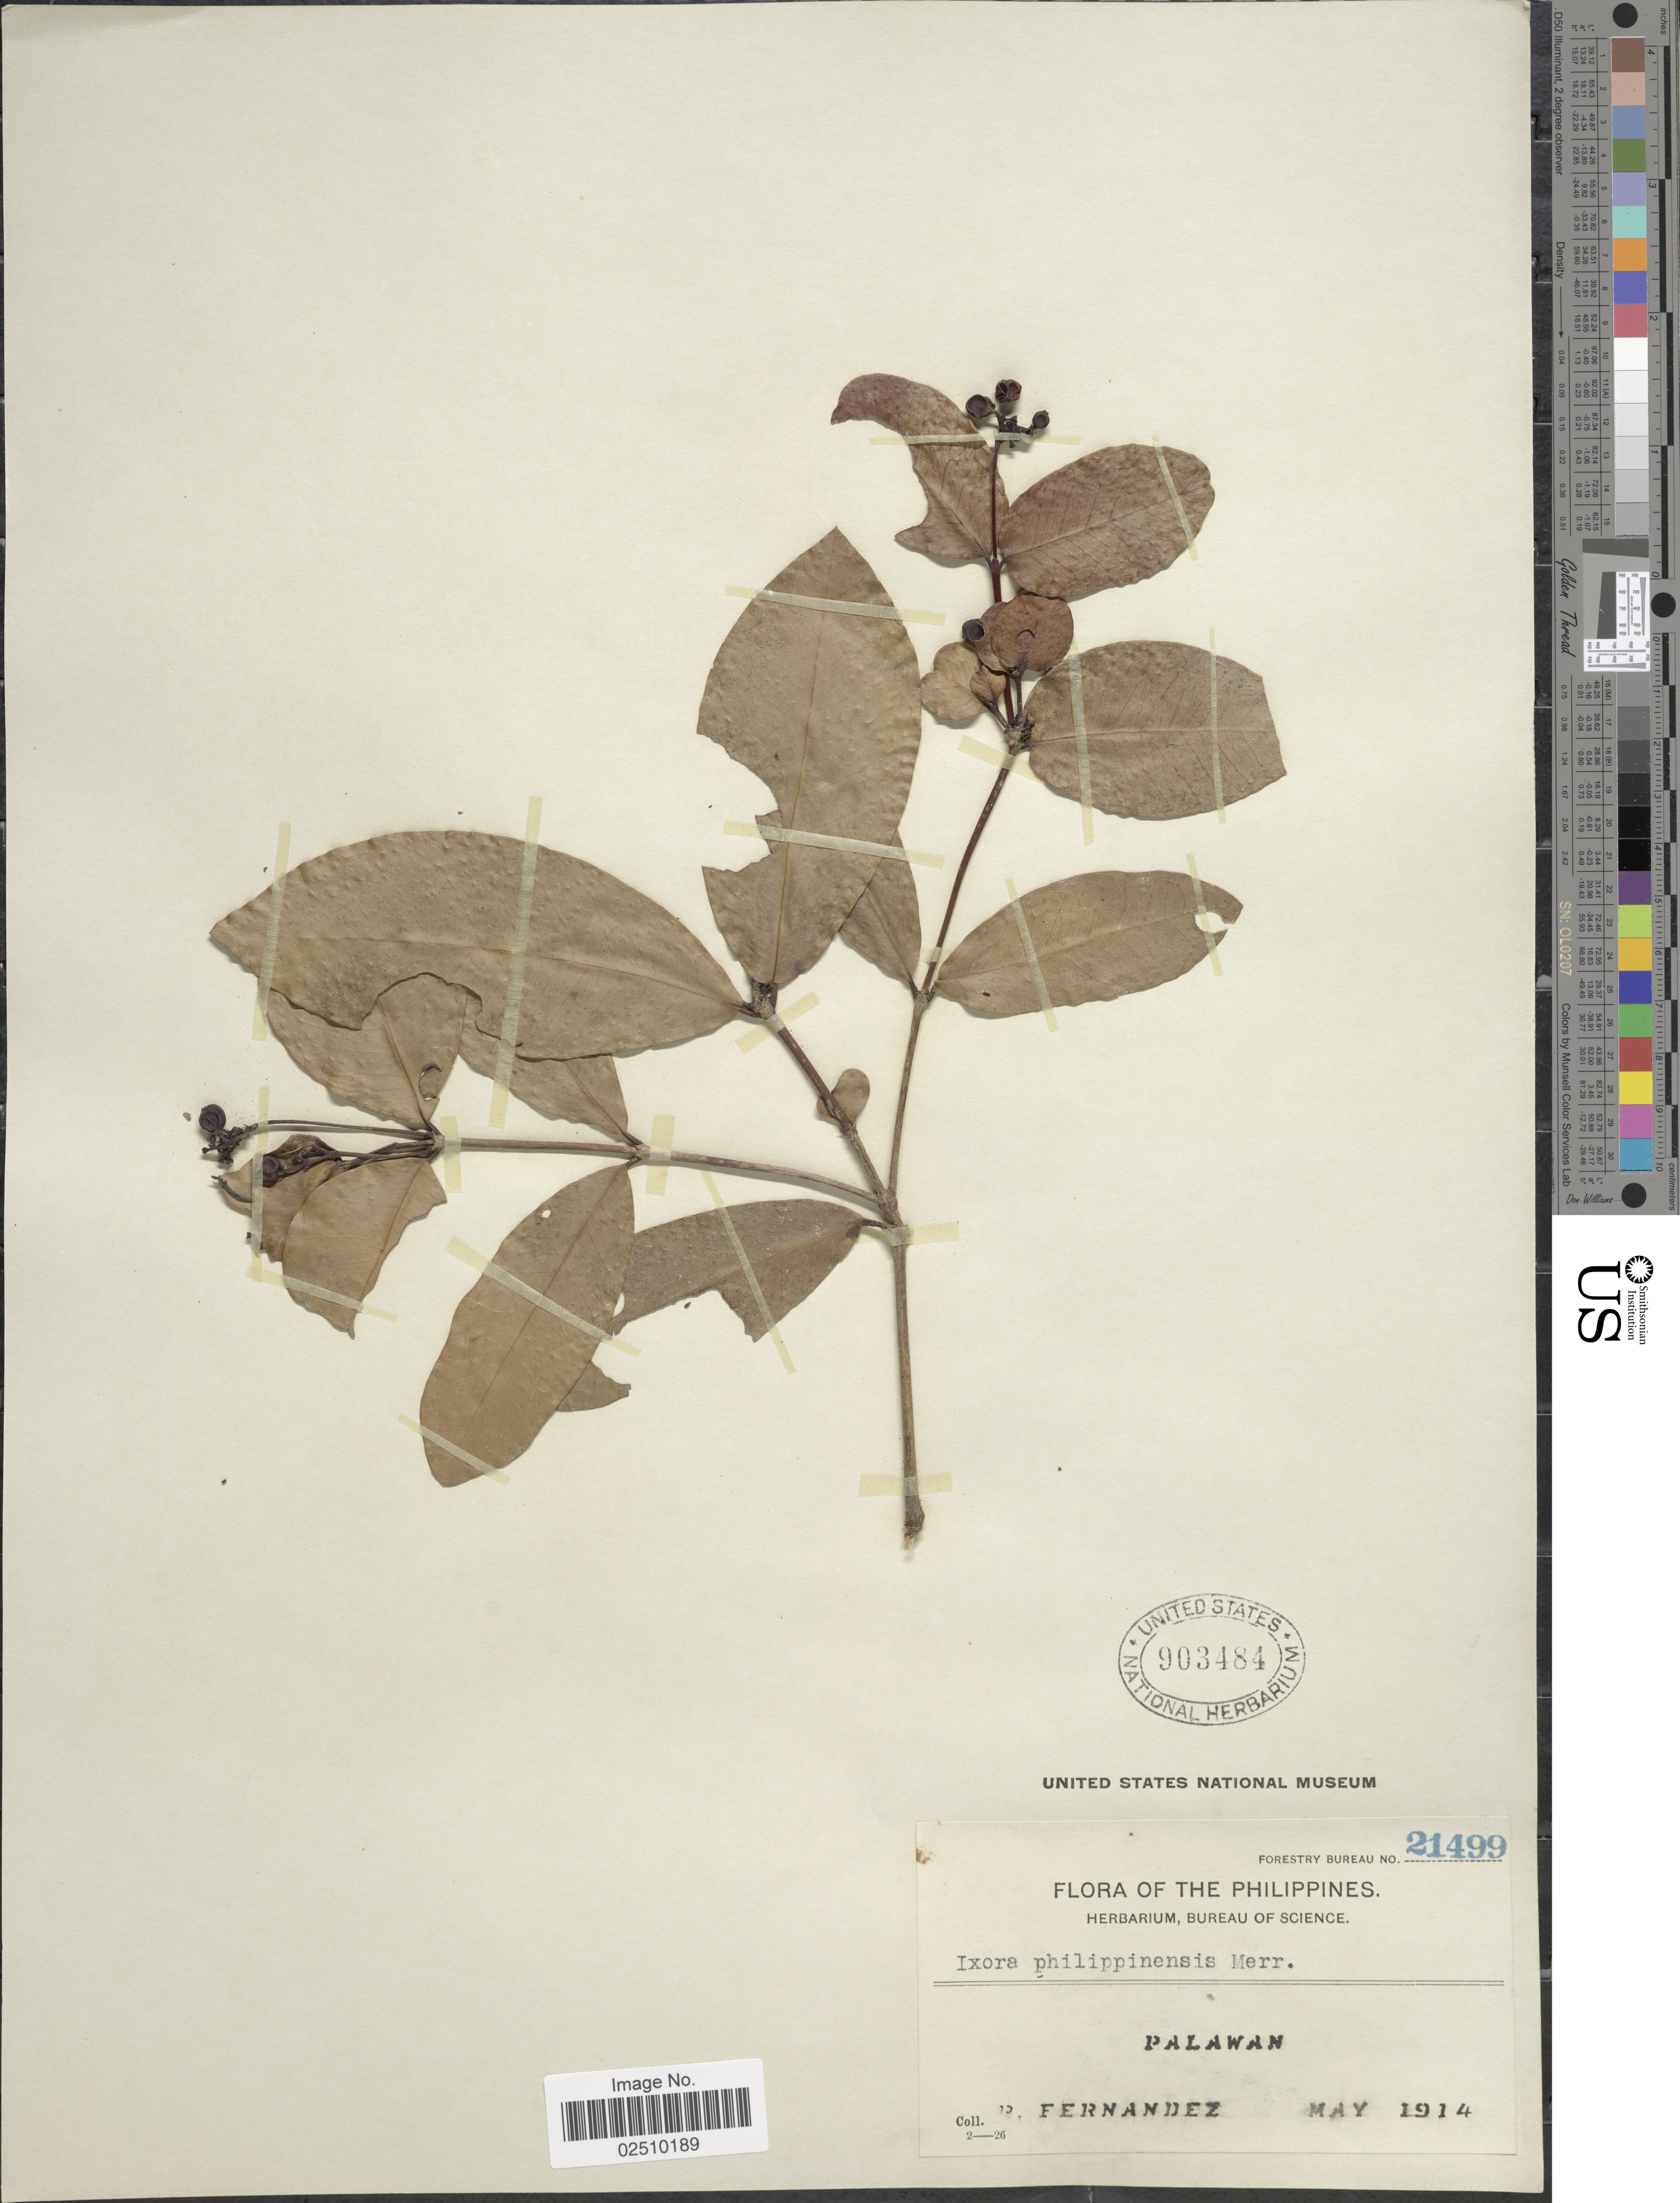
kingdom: Plantae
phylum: Tracheophyta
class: Magnoliopsida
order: Gentianales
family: Rubiaceae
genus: Ixora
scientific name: Ixora philippinensis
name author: Merr.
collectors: R. Fernandez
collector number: Forestry Bureau 21499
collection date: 1914-05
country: Philippines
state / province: Mimaropa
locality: Palawan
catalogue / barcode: US 903484